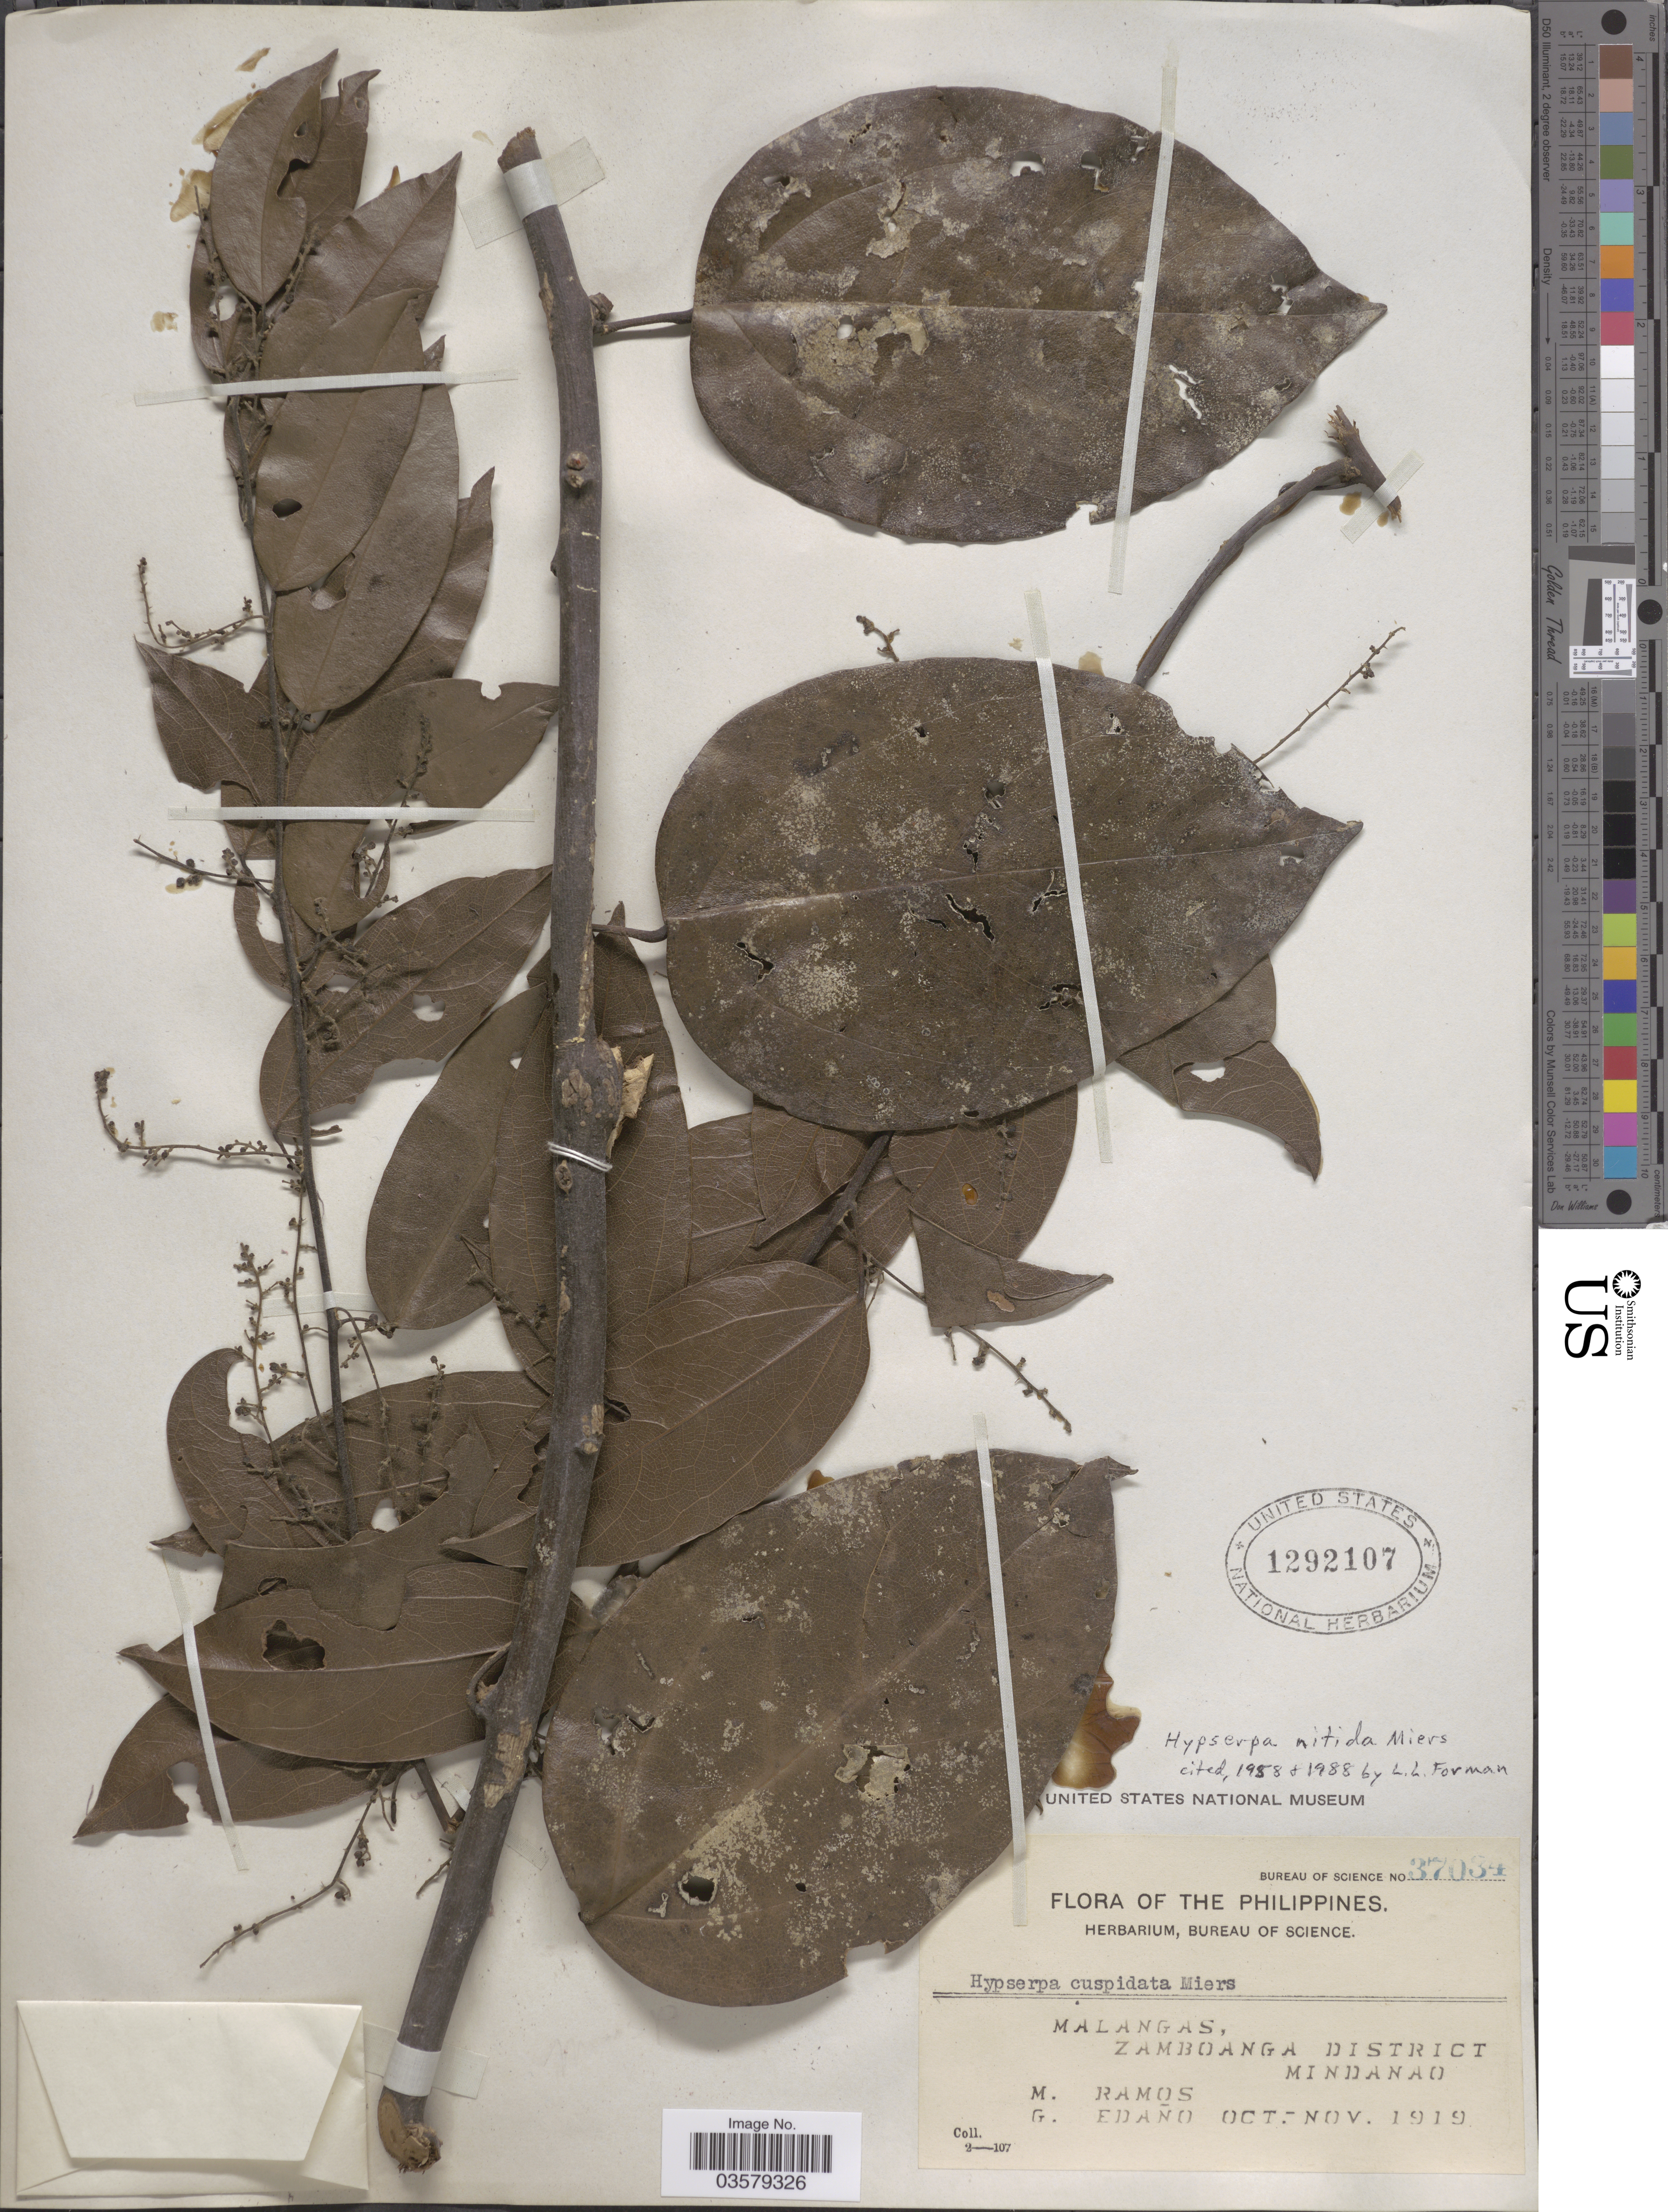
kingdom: Plantae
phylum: Tracheophyta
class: Magnoliopsida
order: Ranunculales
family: Menispermaceae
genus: Hypserpa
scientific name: Hypserpa nitida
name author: Miers ex Benth.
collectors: M. Ramos & G. Edaño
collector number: Bureau of Science 37034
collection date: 1919-10/1919-11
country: Philippines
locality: Malangas, Zamboanga District, Mindanao.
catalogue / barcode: US 1292107